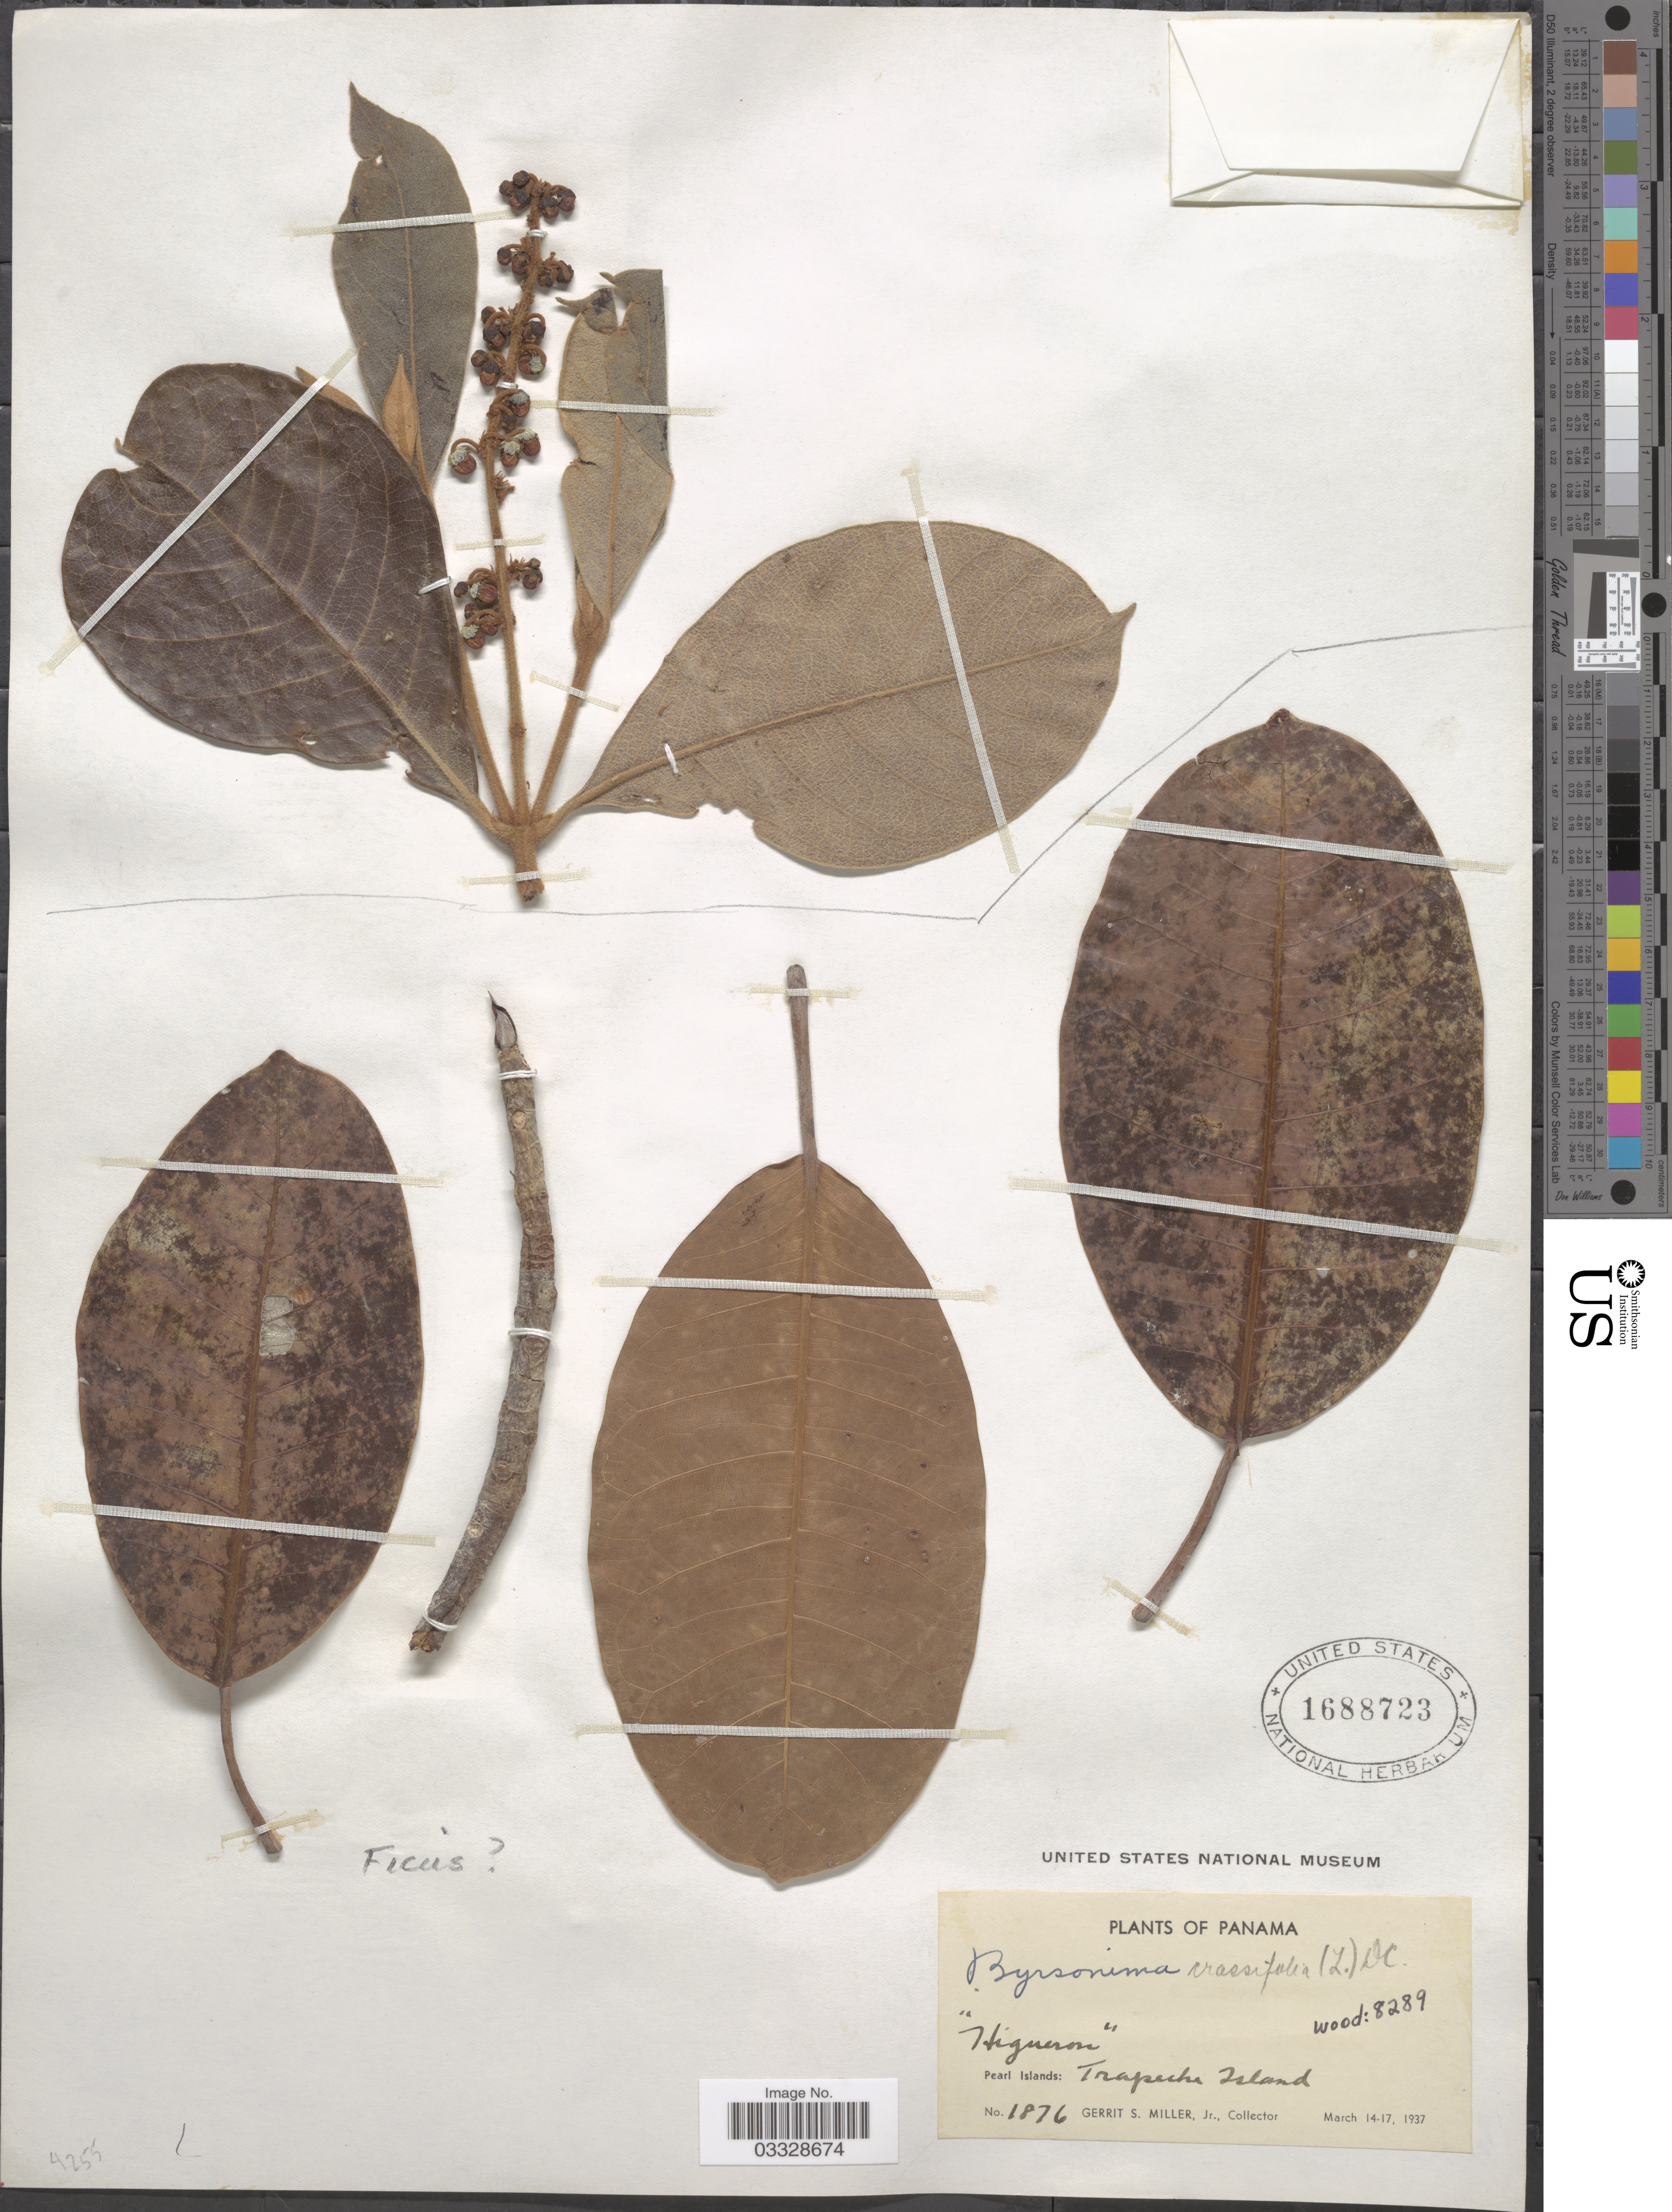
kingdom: Plantae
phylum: Tracheophyta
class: Magnoliopsida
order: Malpighiales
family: Malpighiaceae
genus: Byrsonima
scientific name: Byrsonima crassifolia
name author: (L.) Kunth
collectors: G. S. Miller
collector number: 1876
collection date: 1937-03-14/1937-03-17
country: Panama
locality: Pearl Islands: Trapeche Island.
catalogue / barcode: US 1688723